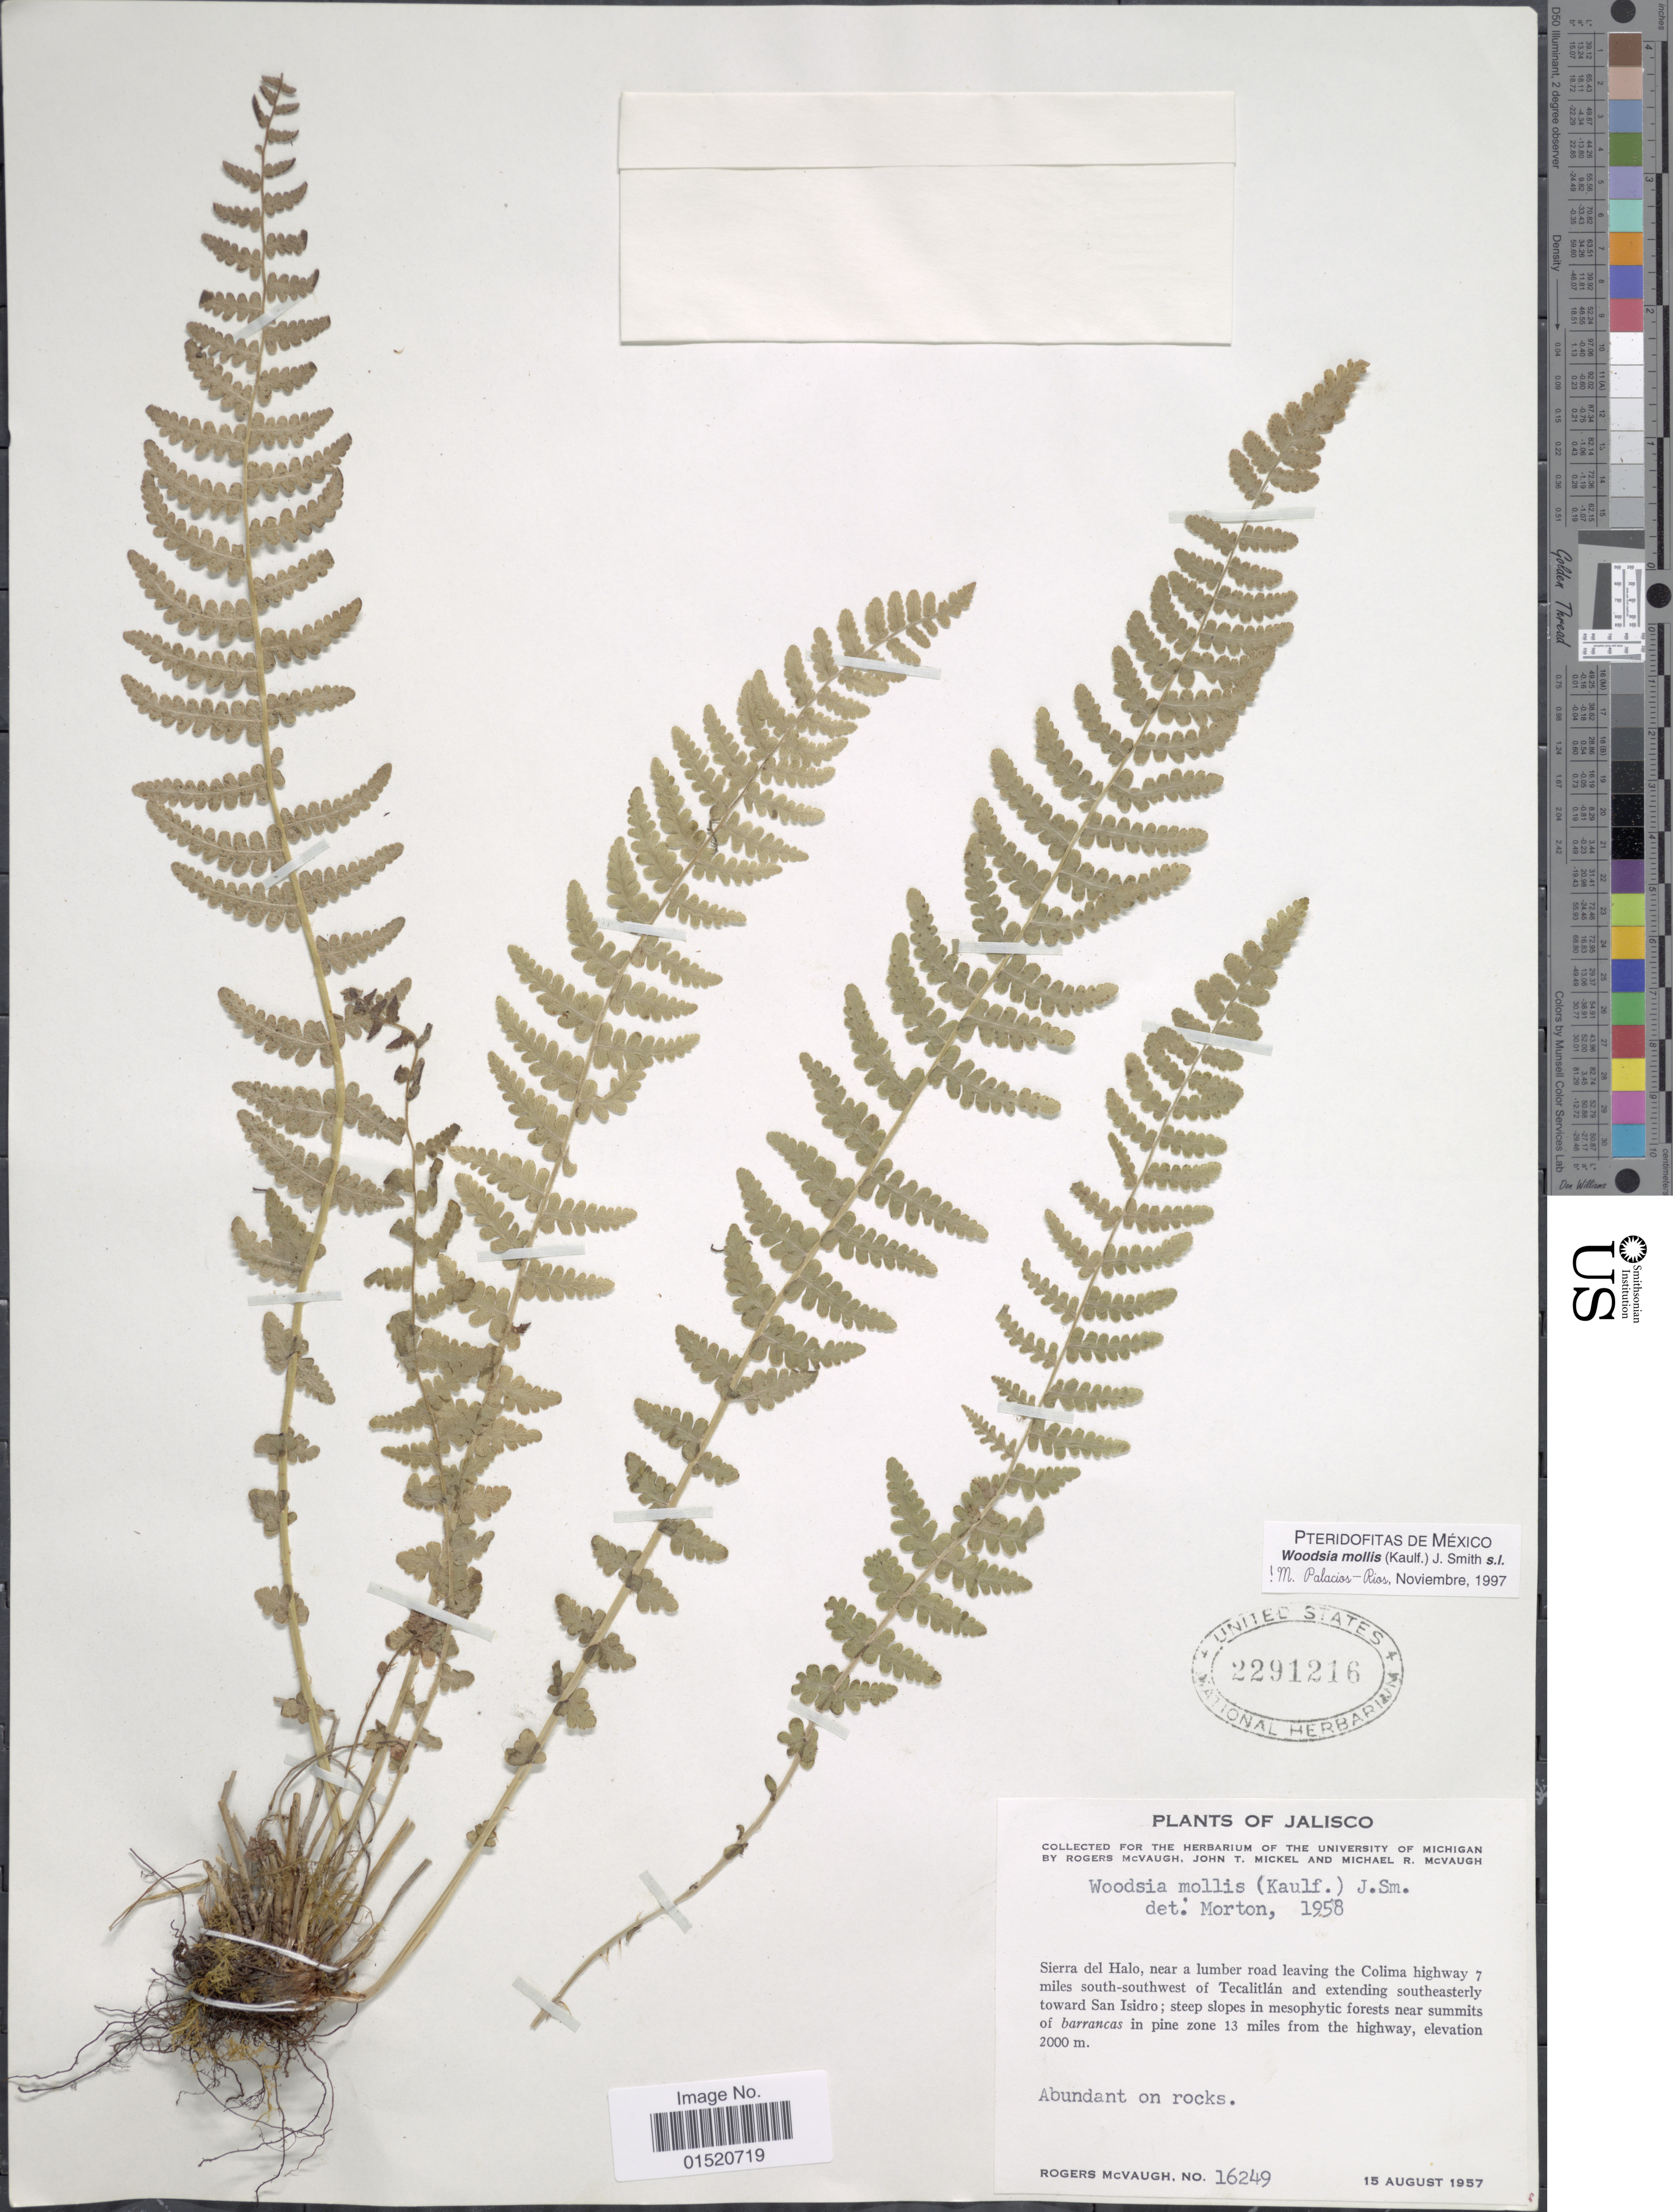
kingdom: Plantae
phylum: Tracheophyta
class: Polypodiopsida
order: Polypodiales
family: Woodsiaceae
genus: Woodsia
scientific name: Woodsia mollis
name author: (Kaulf.) J. Sm.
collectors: R. McVaugh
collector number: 16249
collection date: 1957-08-15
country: Mexico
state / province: Jalisco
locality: Sierra del Halo, near a lumber road laving the Colima highway 7 miles south-southwest of Tecalitlán and extending southeasterly toward San Isidro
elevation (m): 2000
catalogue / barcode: US 2291216